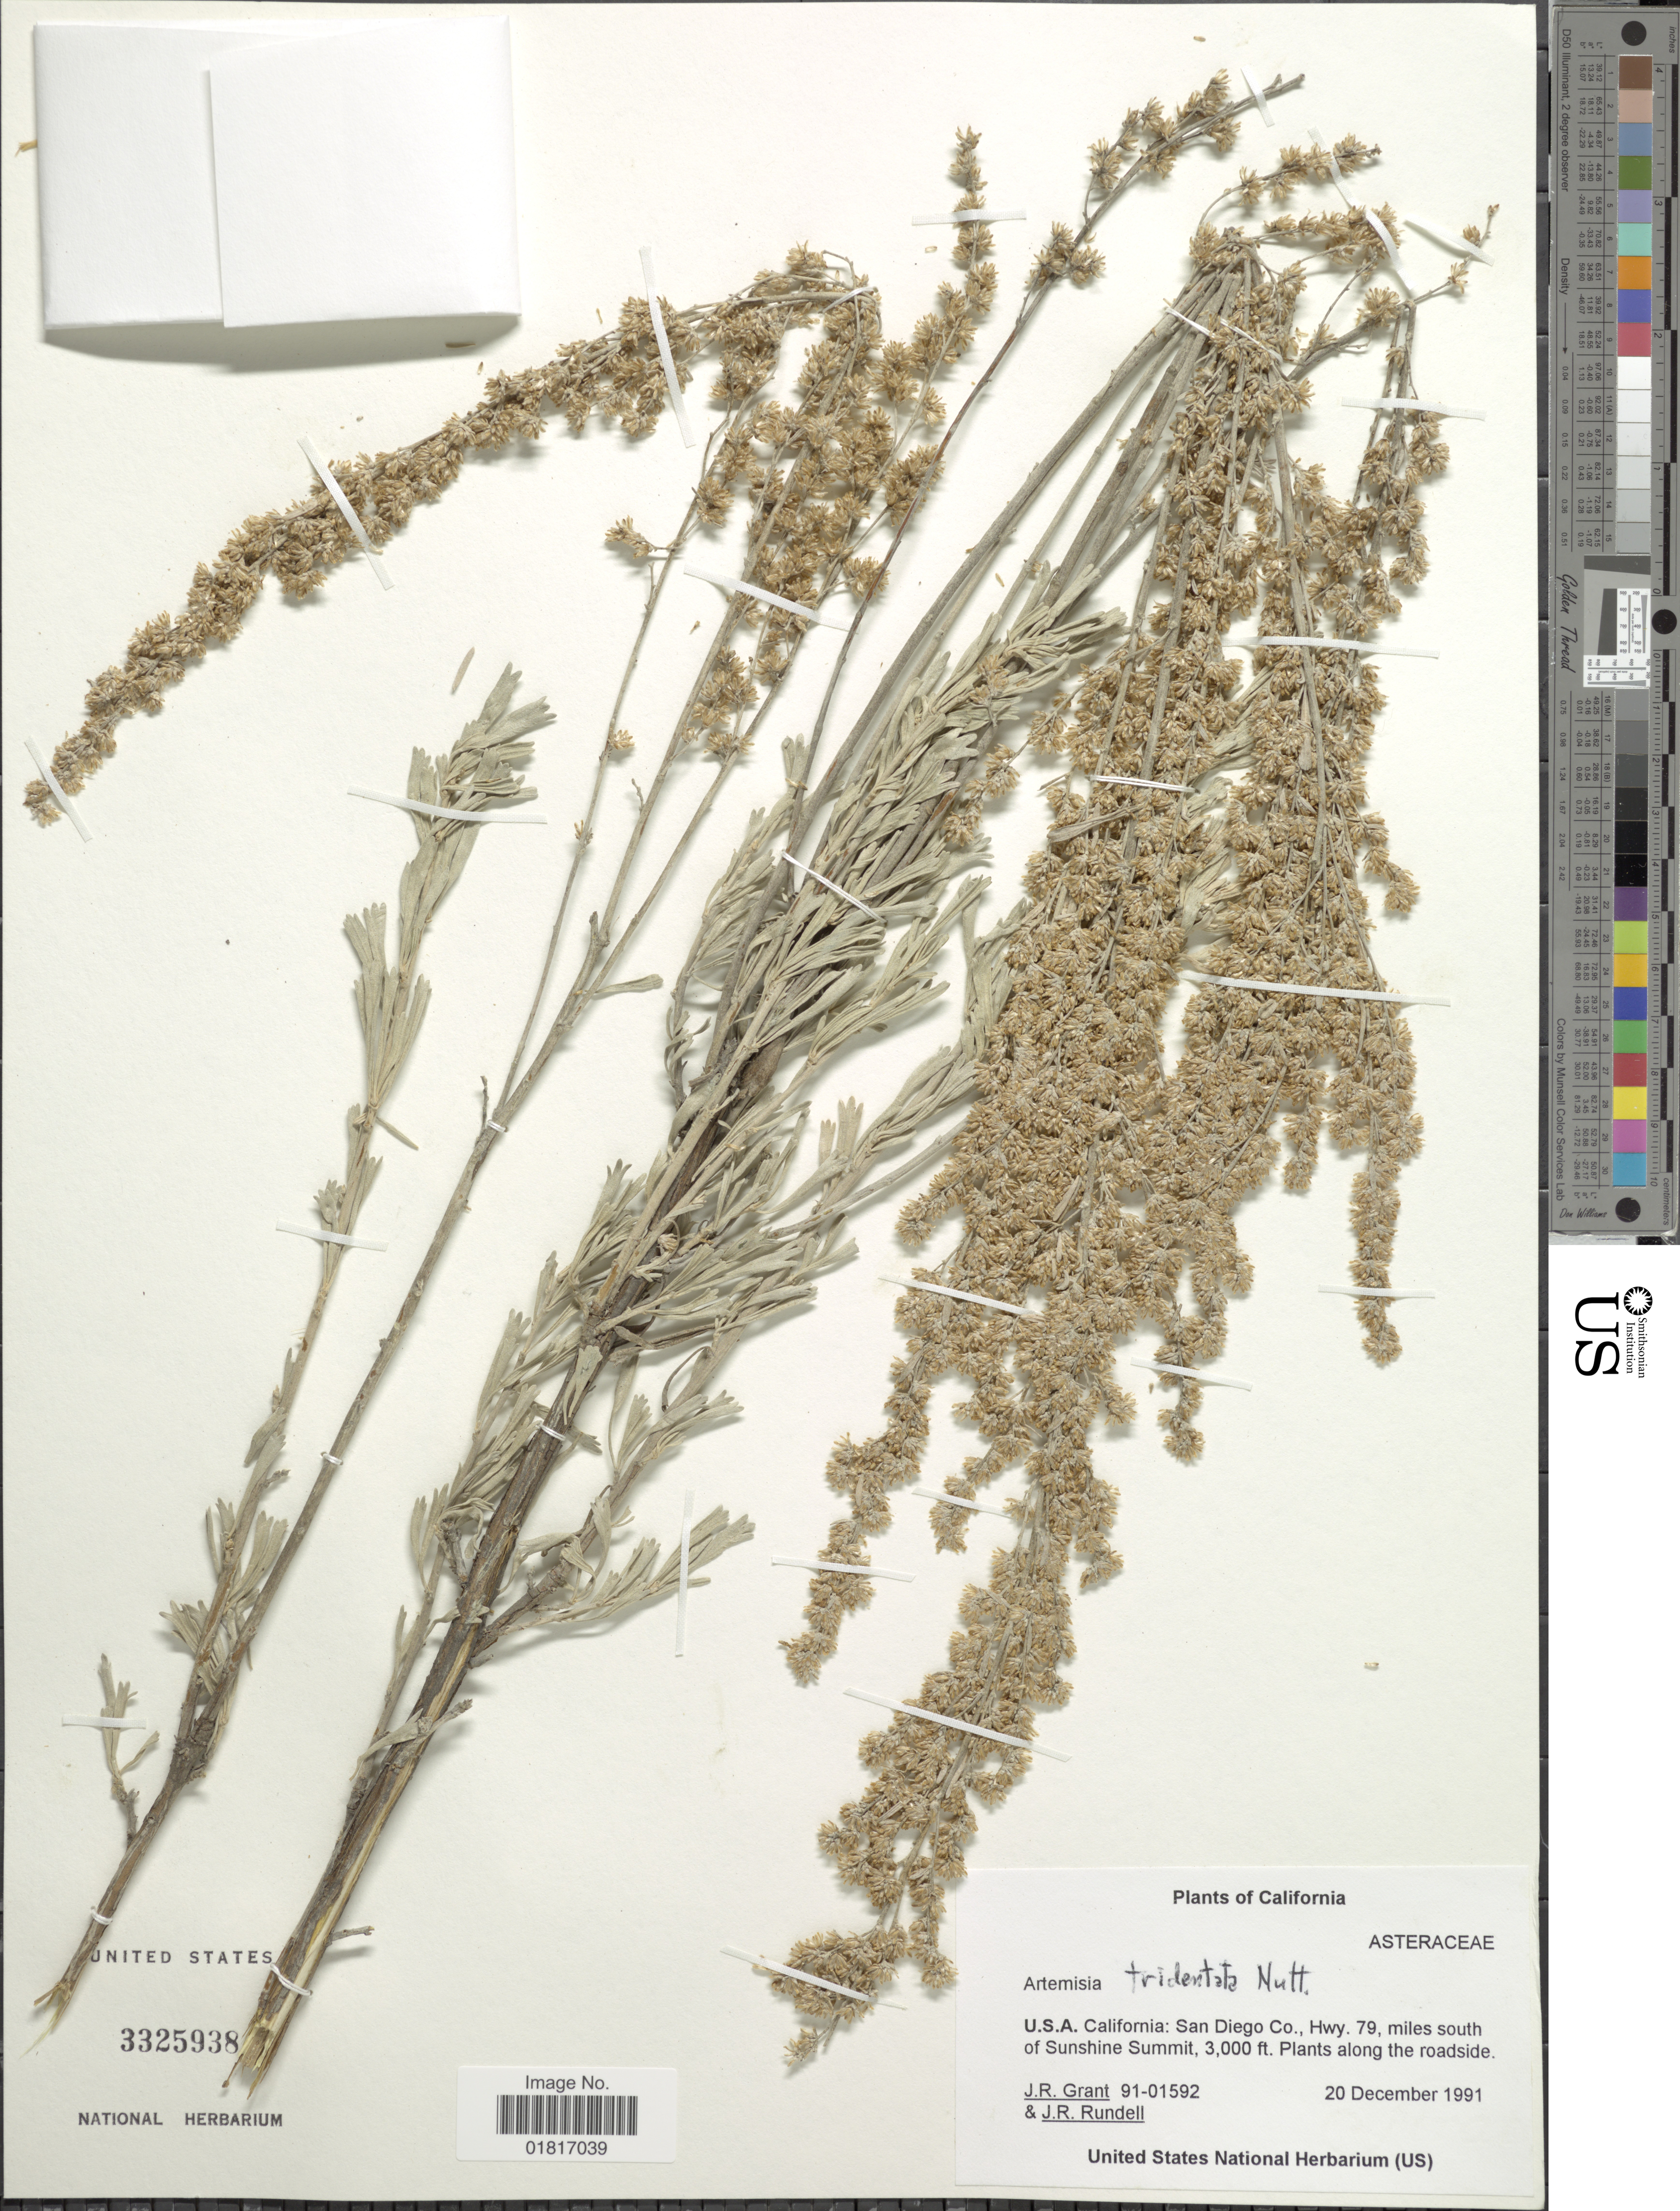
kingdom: Plantae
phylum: Tracheophyta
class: Magnoliopsida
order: Asterales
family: Asteraceae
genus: Artemisia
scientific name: Artemisia tridentata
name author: Nutt.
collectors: J. Grant & J. R. Rundell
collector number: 91-01592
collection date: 1991-12-20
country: United States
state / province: California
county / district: San Diego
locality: San Diego Co., Hwy 79, miles south of Sunshine Summit. Plants along the roadside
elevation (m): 914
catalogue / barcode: US 3325938